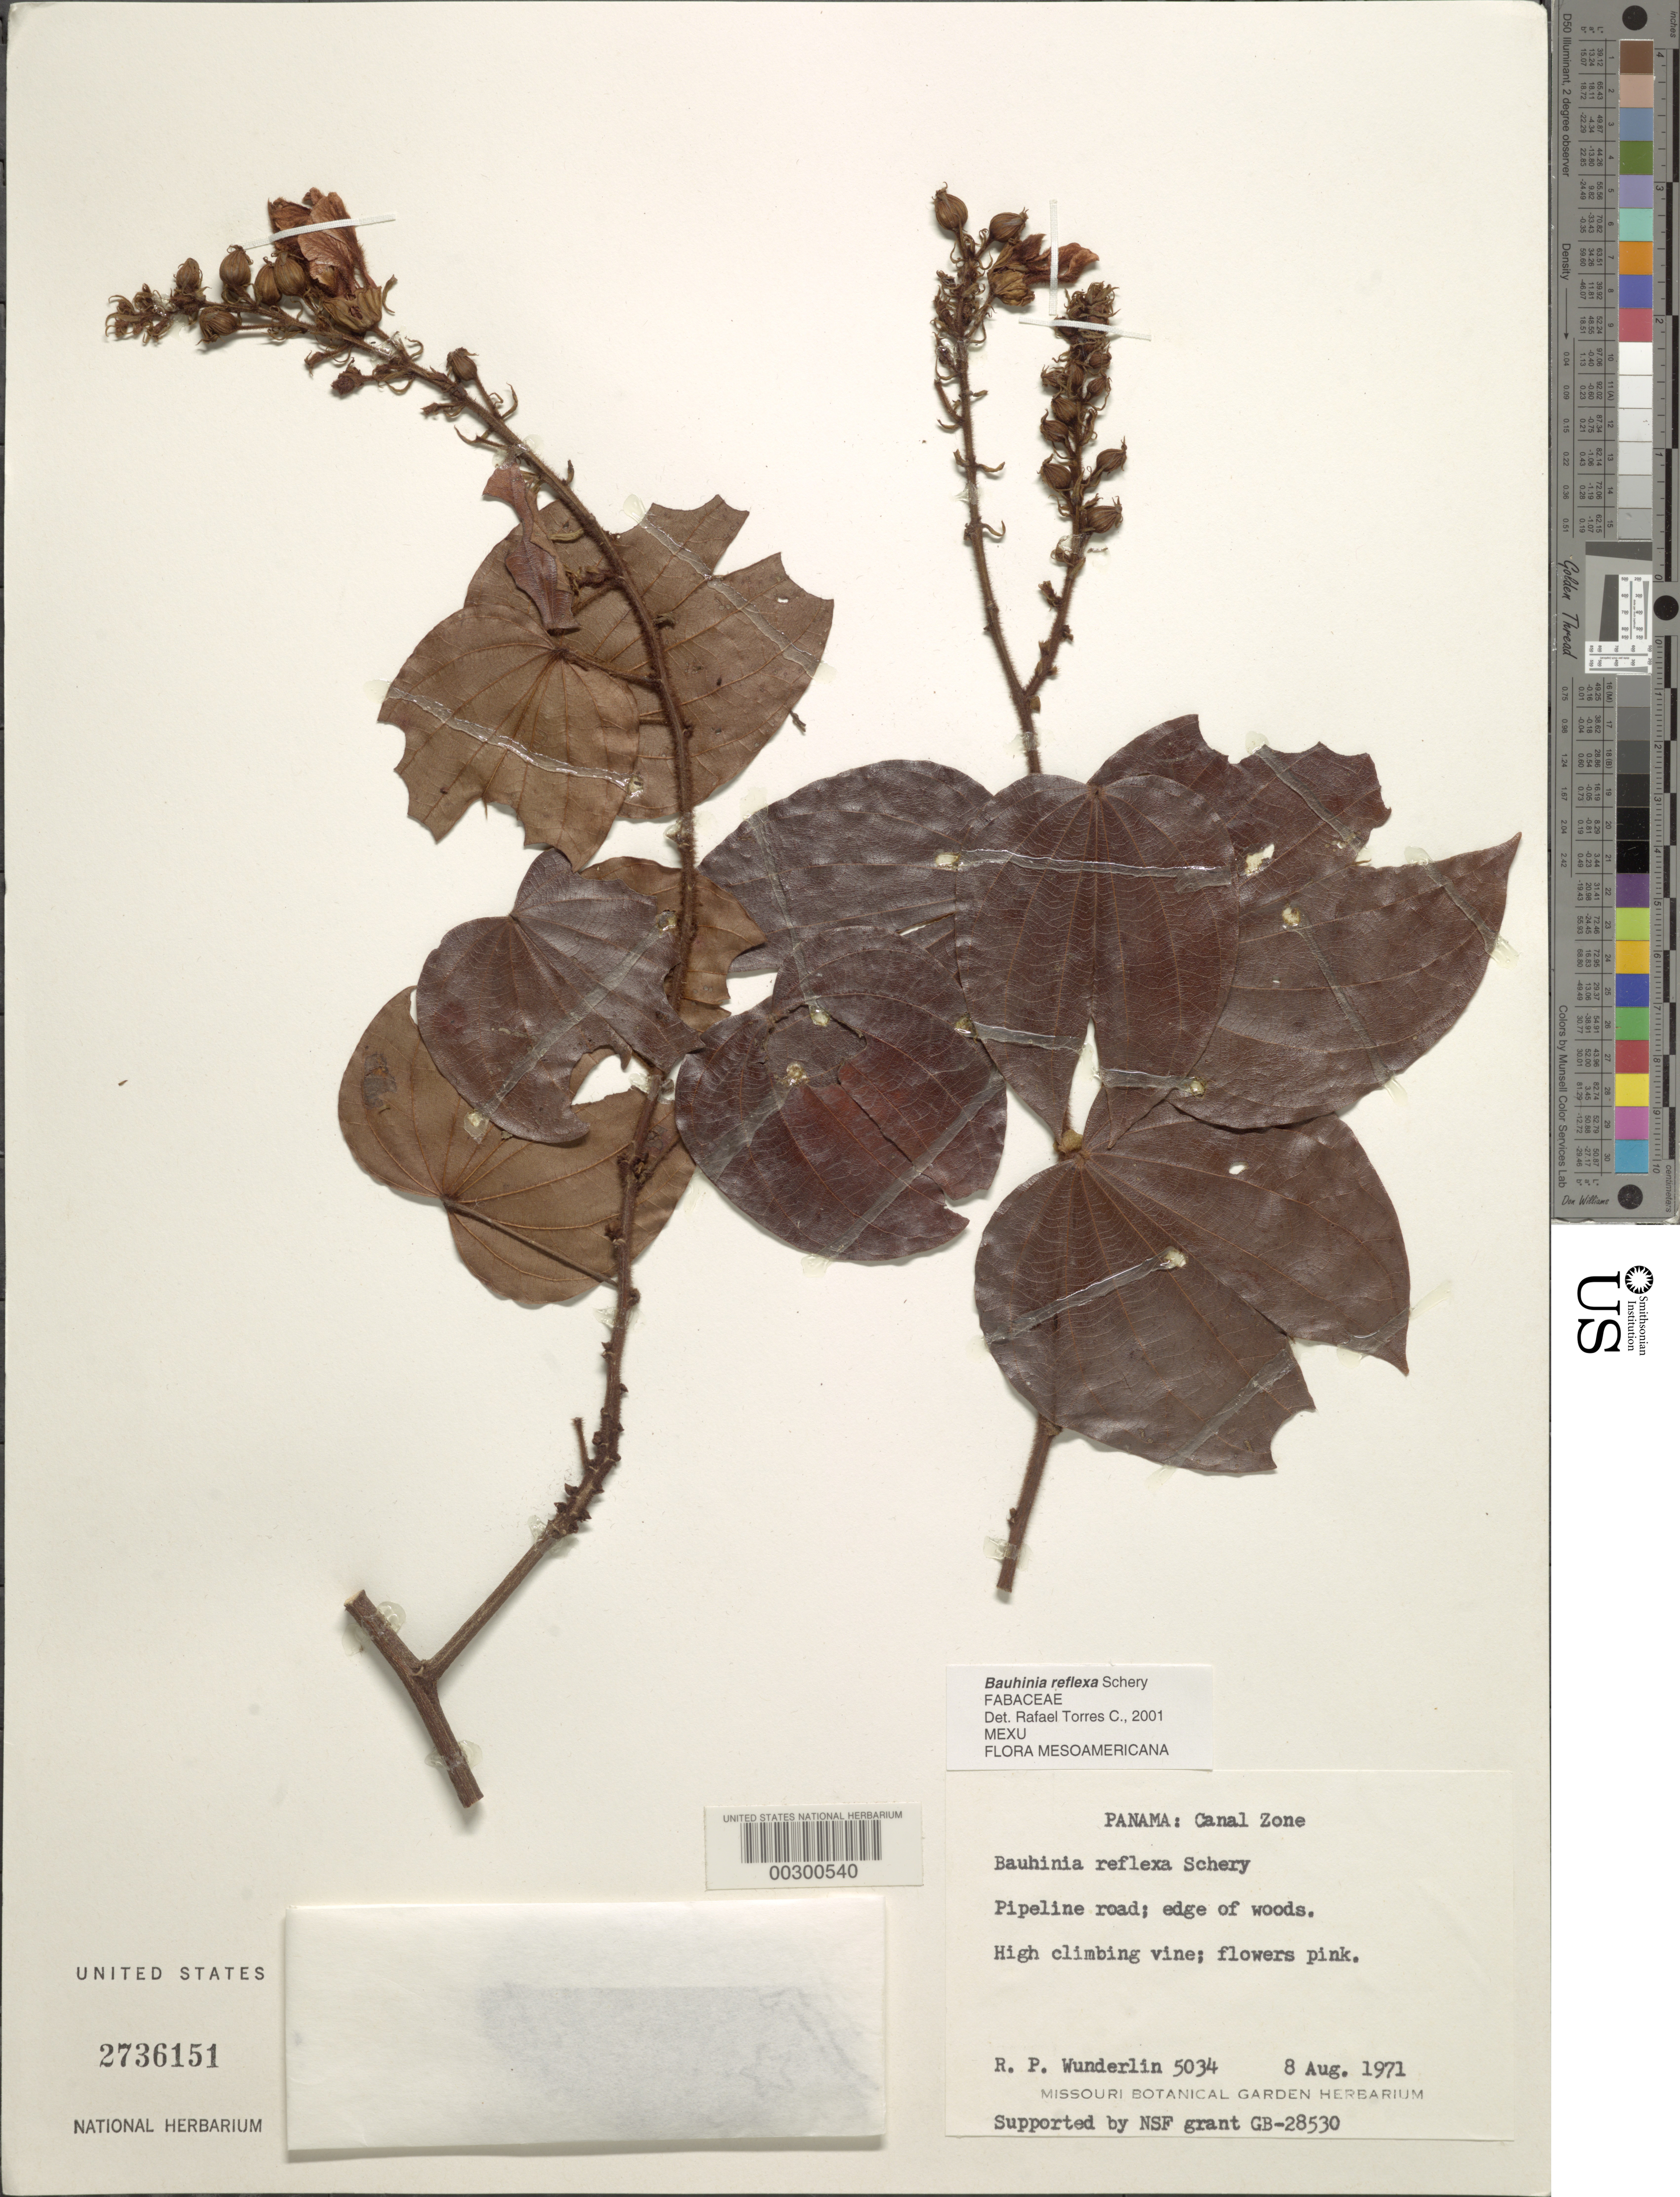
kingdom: Plantae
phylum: Tracheophyta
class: Magnoliopsida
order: Fabales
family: Fabaceae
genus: Bauhinia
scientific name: Bauhinia reflexa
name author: Schery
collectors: R. P. Wunderlin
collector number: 5034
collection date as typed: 08 Aug 1971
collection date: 1971-08-08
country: Panama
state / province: Colón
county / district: Canal Zone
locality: Pipeline Road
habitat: Edge of woods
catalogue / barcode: US 2736151